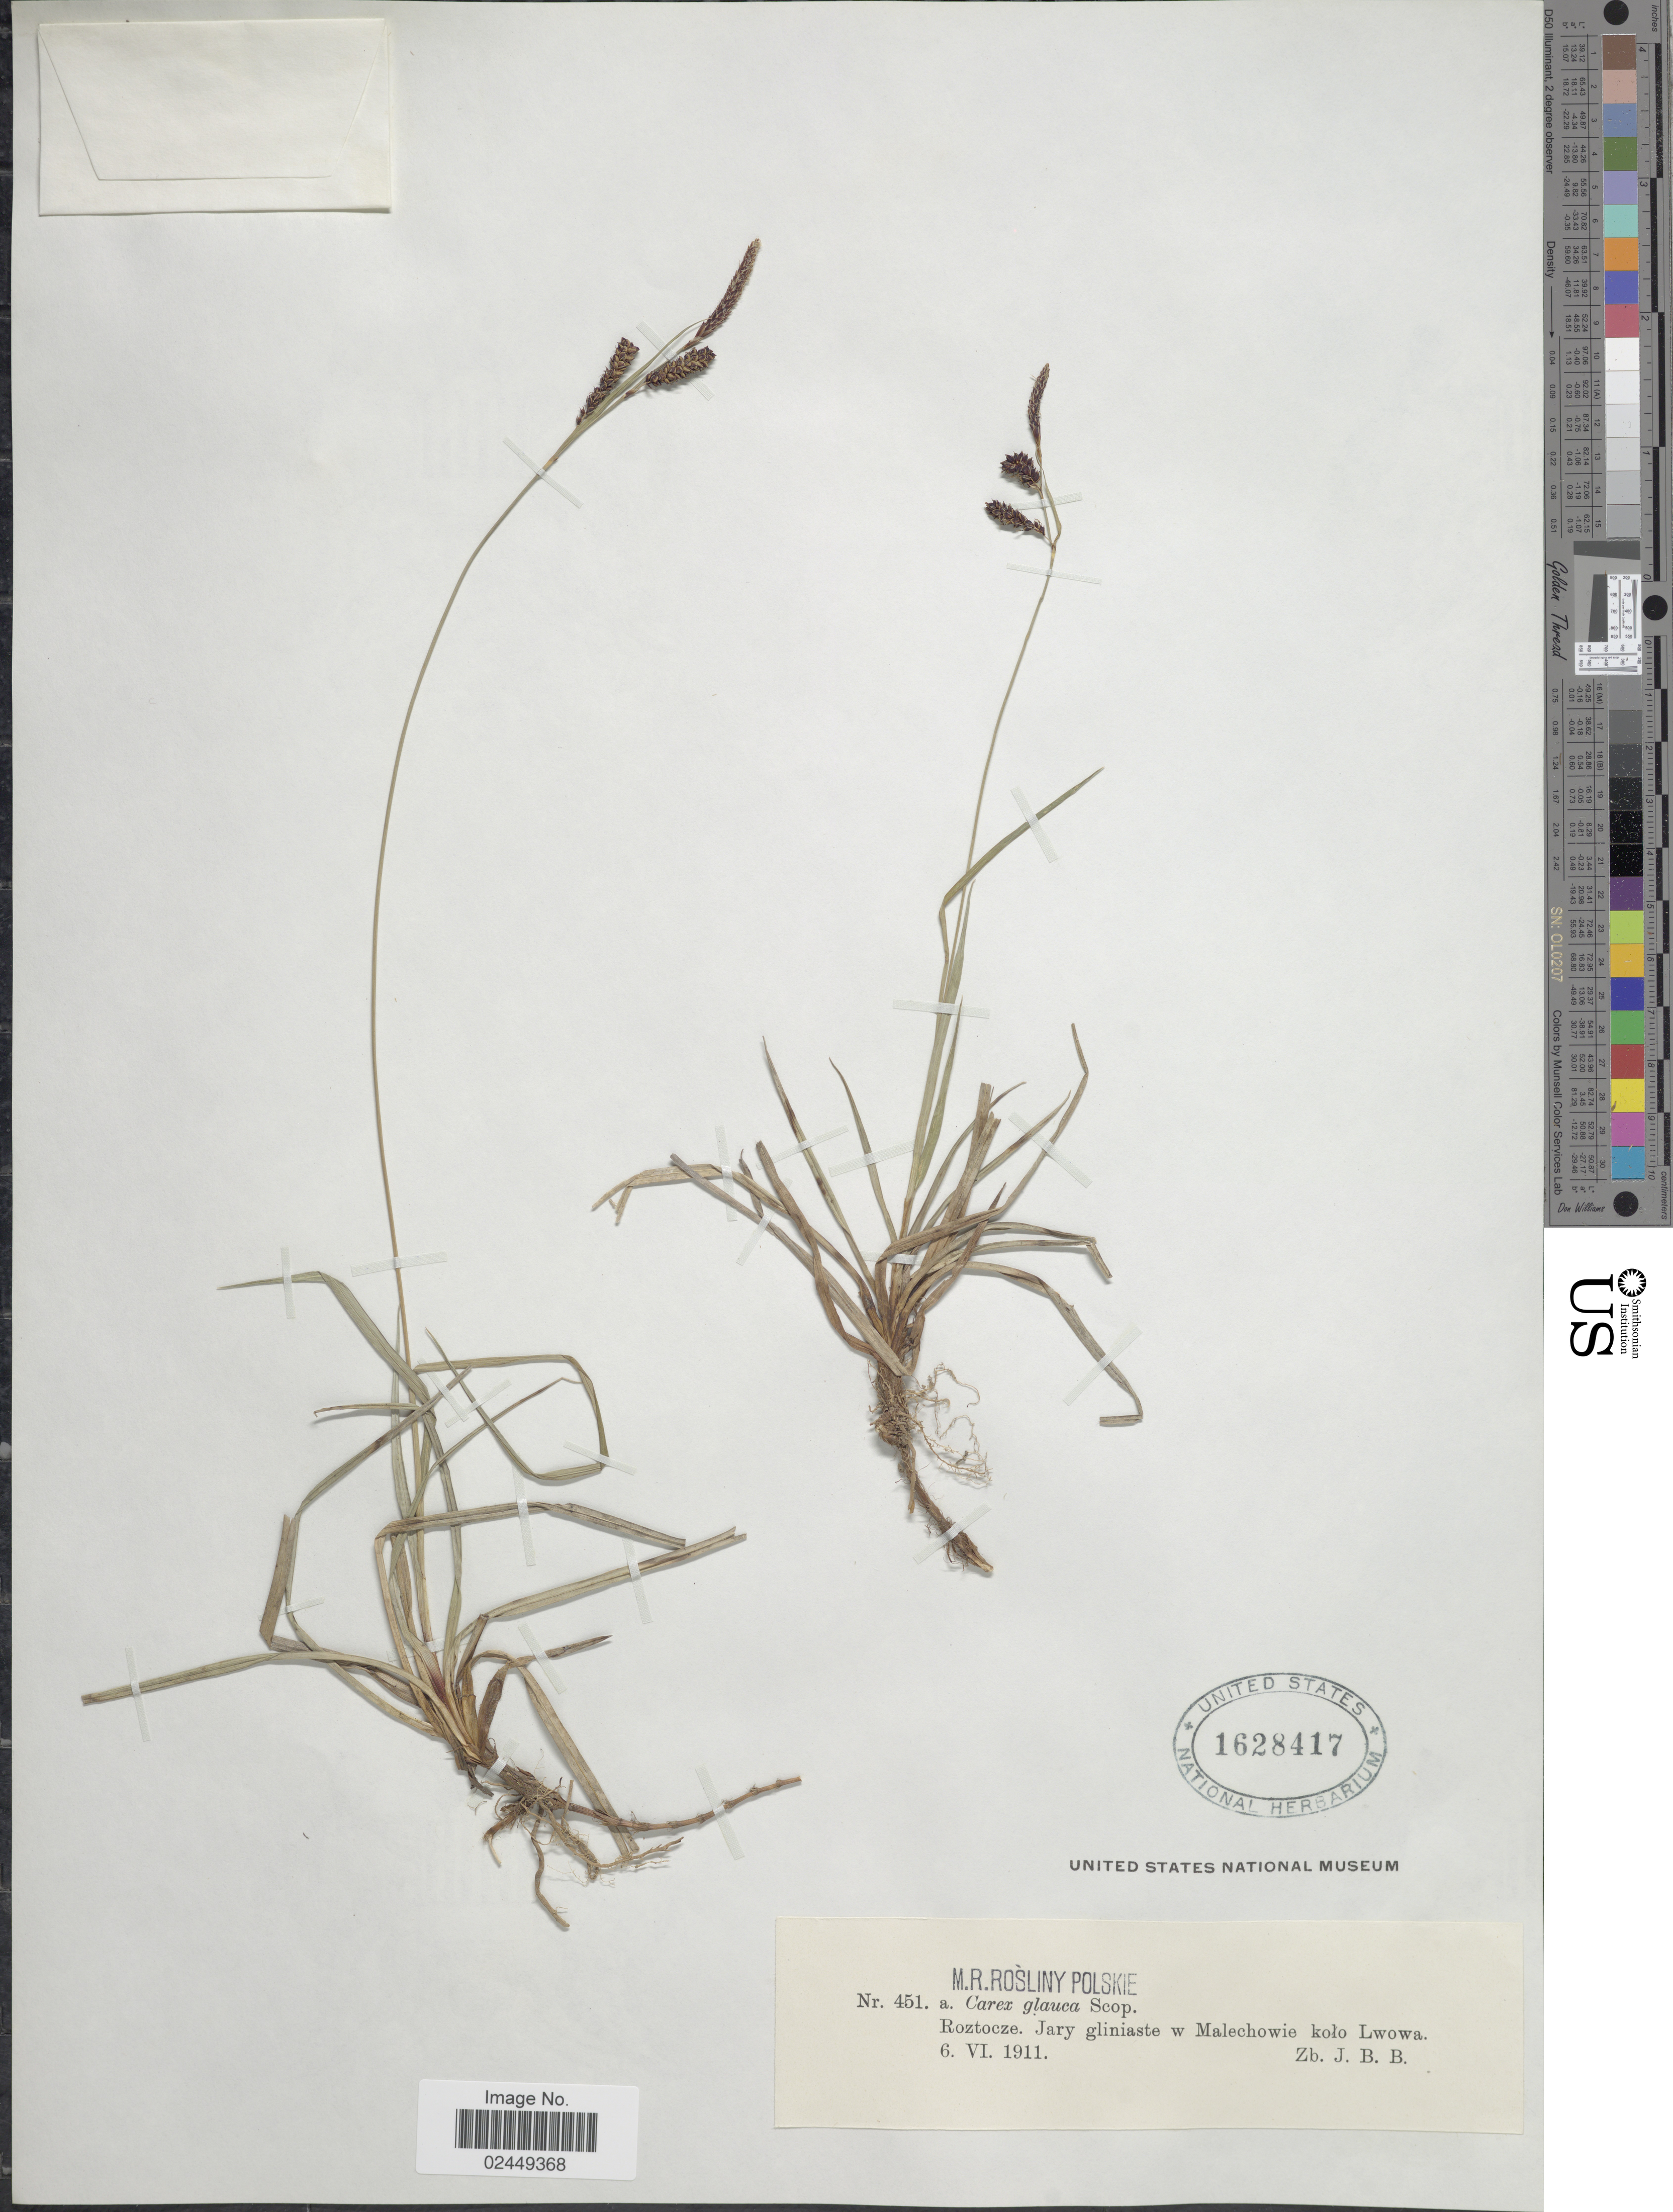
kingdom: Plantae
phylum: Tracheophyta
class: Liliopsida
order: Poales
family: Cyperaceae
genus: Carex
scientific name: Carex flacca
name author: Schreb.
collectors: J. B. B.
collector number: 451a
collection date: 1911-06-06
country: Ukraine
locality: Roztocze, Jary gliniaste w Malechowie kolo Lwowa.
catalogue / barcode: US 1628417